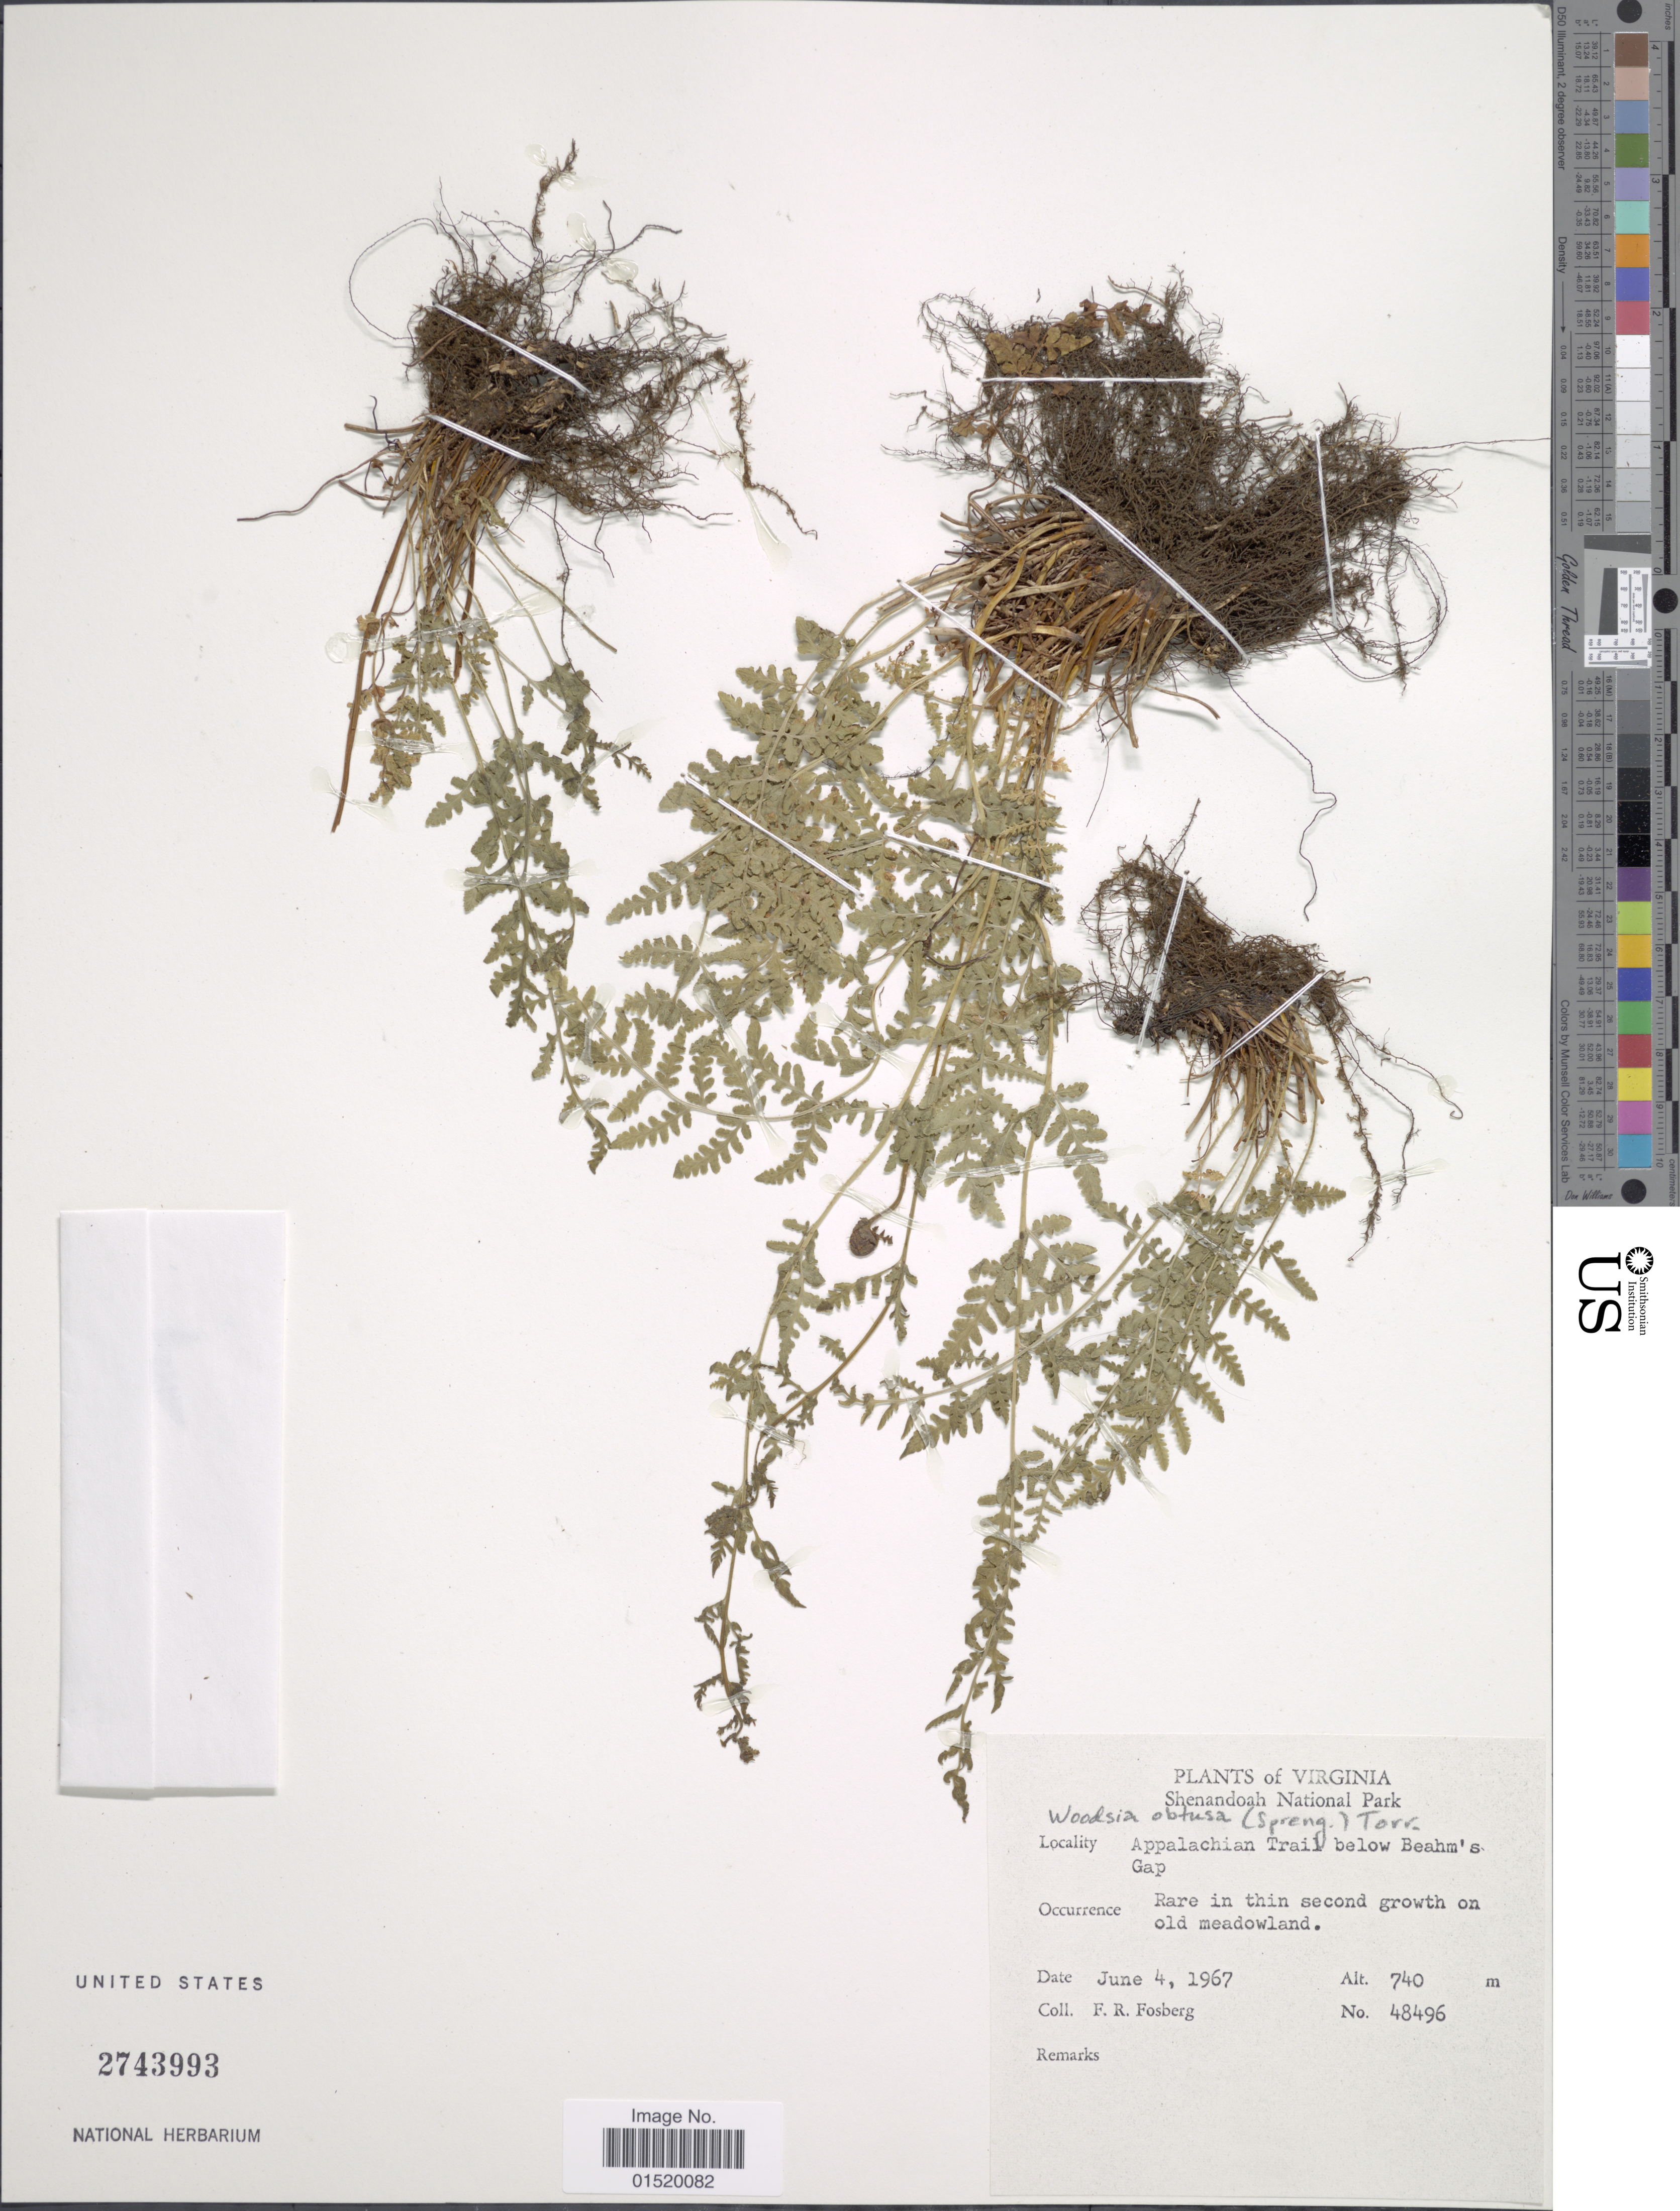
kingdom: Plantae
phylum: Tracheophyta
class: Polypodiopsida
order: Polypodiales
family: Woodsiaceae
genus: Woodsia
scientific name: Woodsia obtusa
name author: (Spreng.) Torr.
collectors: F. R. Fosberg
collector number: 48496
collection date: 1967-06-04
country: United States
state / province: Virginia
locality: Shenandoah National Park, Appalachian Trail below Beahm's Gap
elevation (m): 740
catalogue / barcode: US 2743993